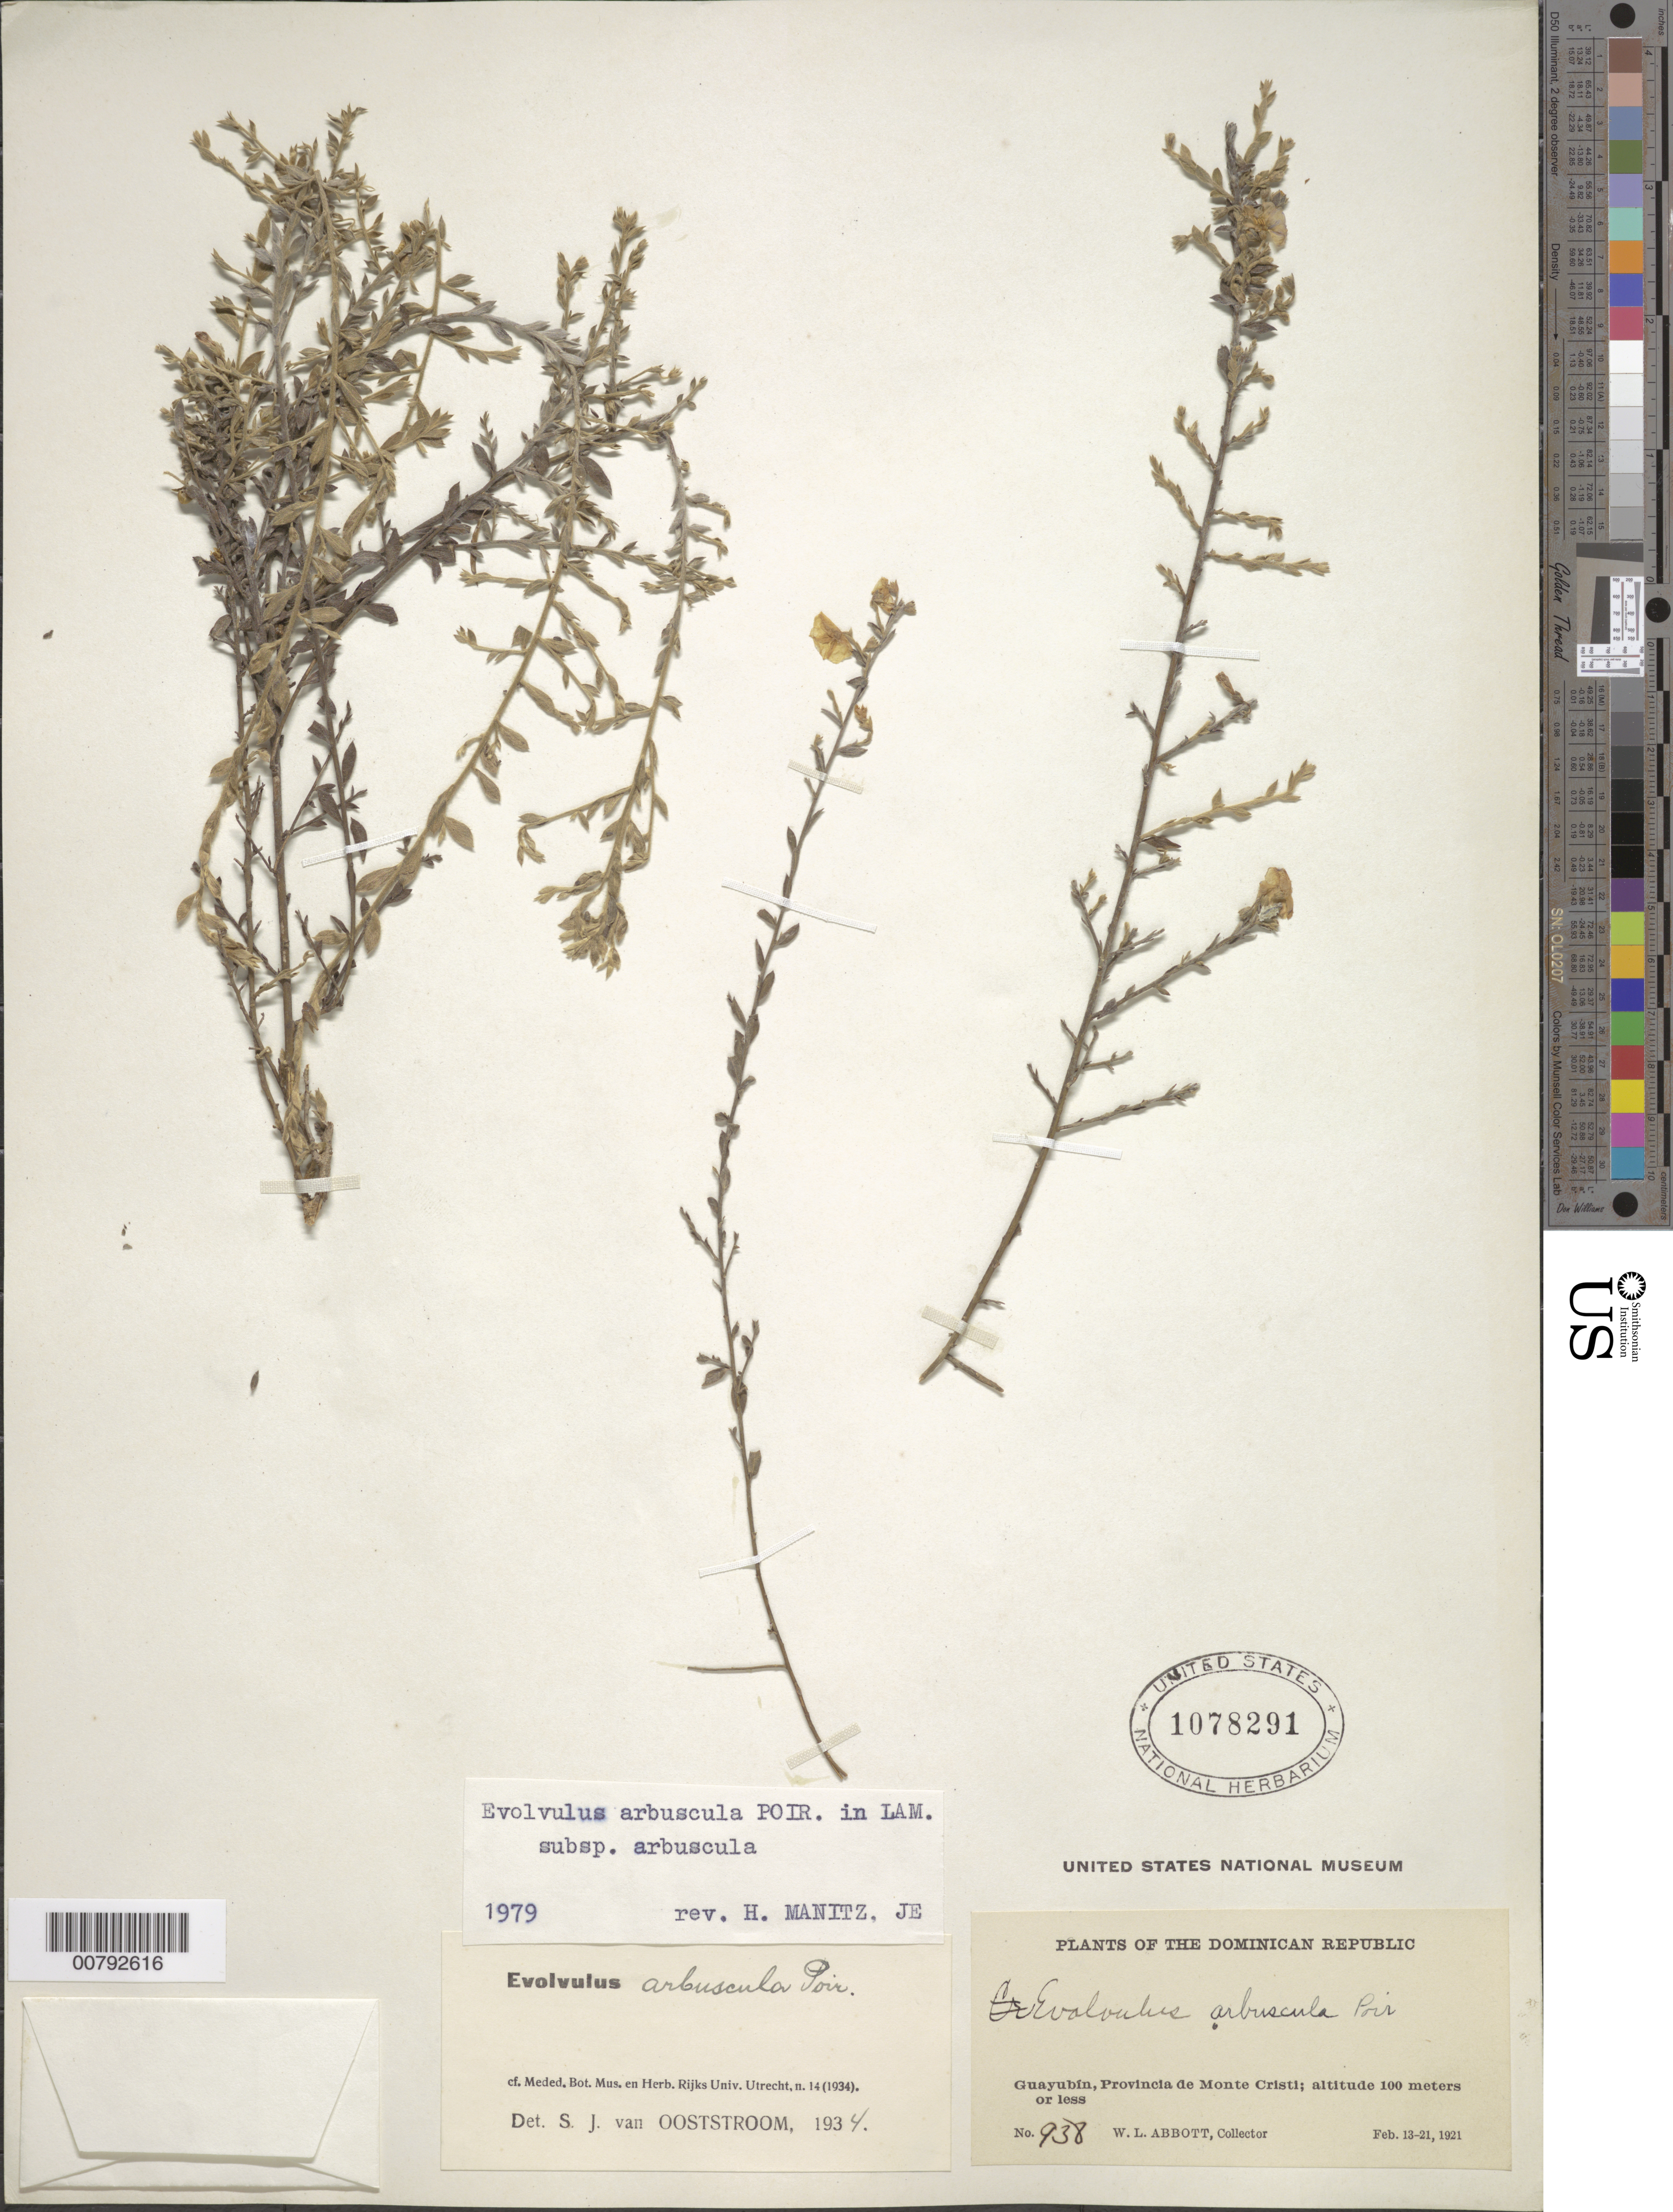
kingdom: Plantae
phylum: Tracheophyta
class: Magnoliopsida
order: Solanales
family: Convolvulaceae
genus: Evolvulus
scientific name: Evolvulus arbuscula subsp. arbuscula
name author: Poir.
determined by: Manitz, H.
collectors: W. L. Abbott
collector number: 938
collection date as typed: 13 Feb 1921 to 21 Feb 1921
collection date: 1921-02-13/1921-02-21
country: Dominican Republic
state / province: Monte Cristi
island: Hispaniola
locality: Guayubín.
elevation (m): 100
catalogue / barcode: US 1078291